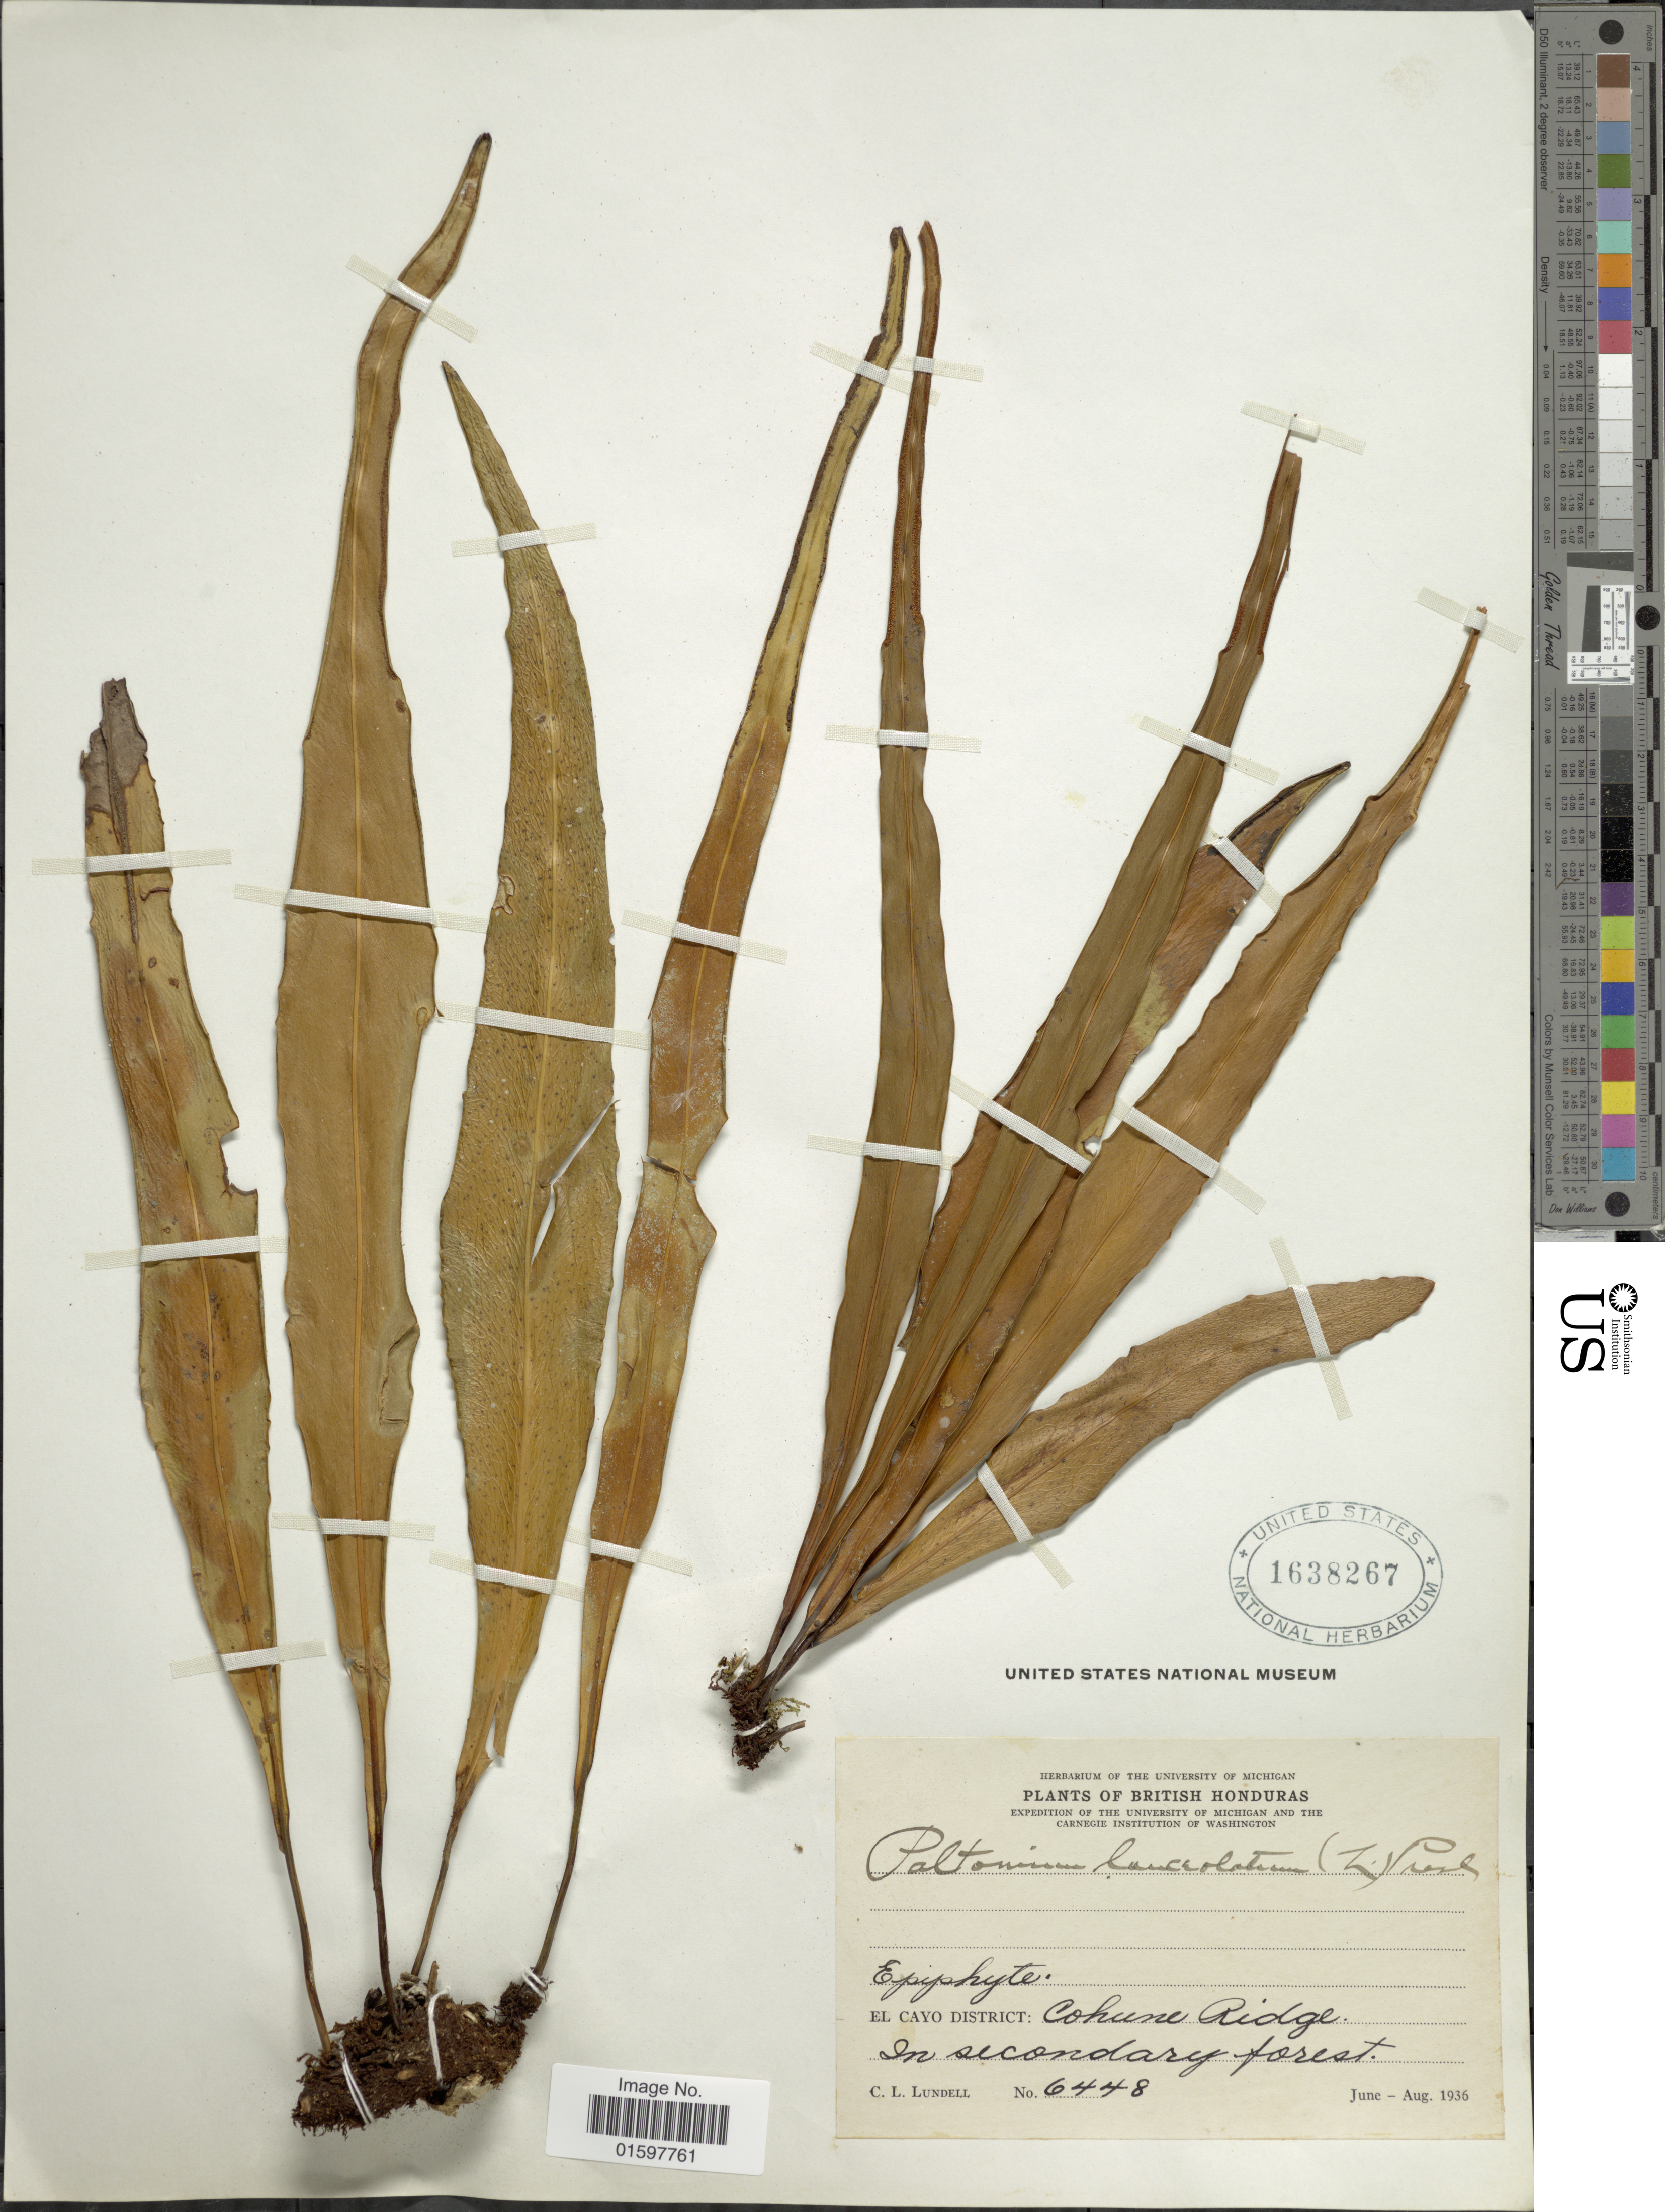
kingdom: Plantae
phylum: Tracheophyta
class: Polypodiopsida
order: Polypodiales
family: Polypodiaceae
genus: Pleopeltis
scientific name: Pleopeltis marginata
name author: A.R. Sm. & Tejero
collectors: C. L. Lundell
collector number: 6448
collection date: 1936-06/1936-07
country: Belize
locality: El Cayo District: Cohune Ridge, secondary forest.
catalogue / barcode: US 1638267